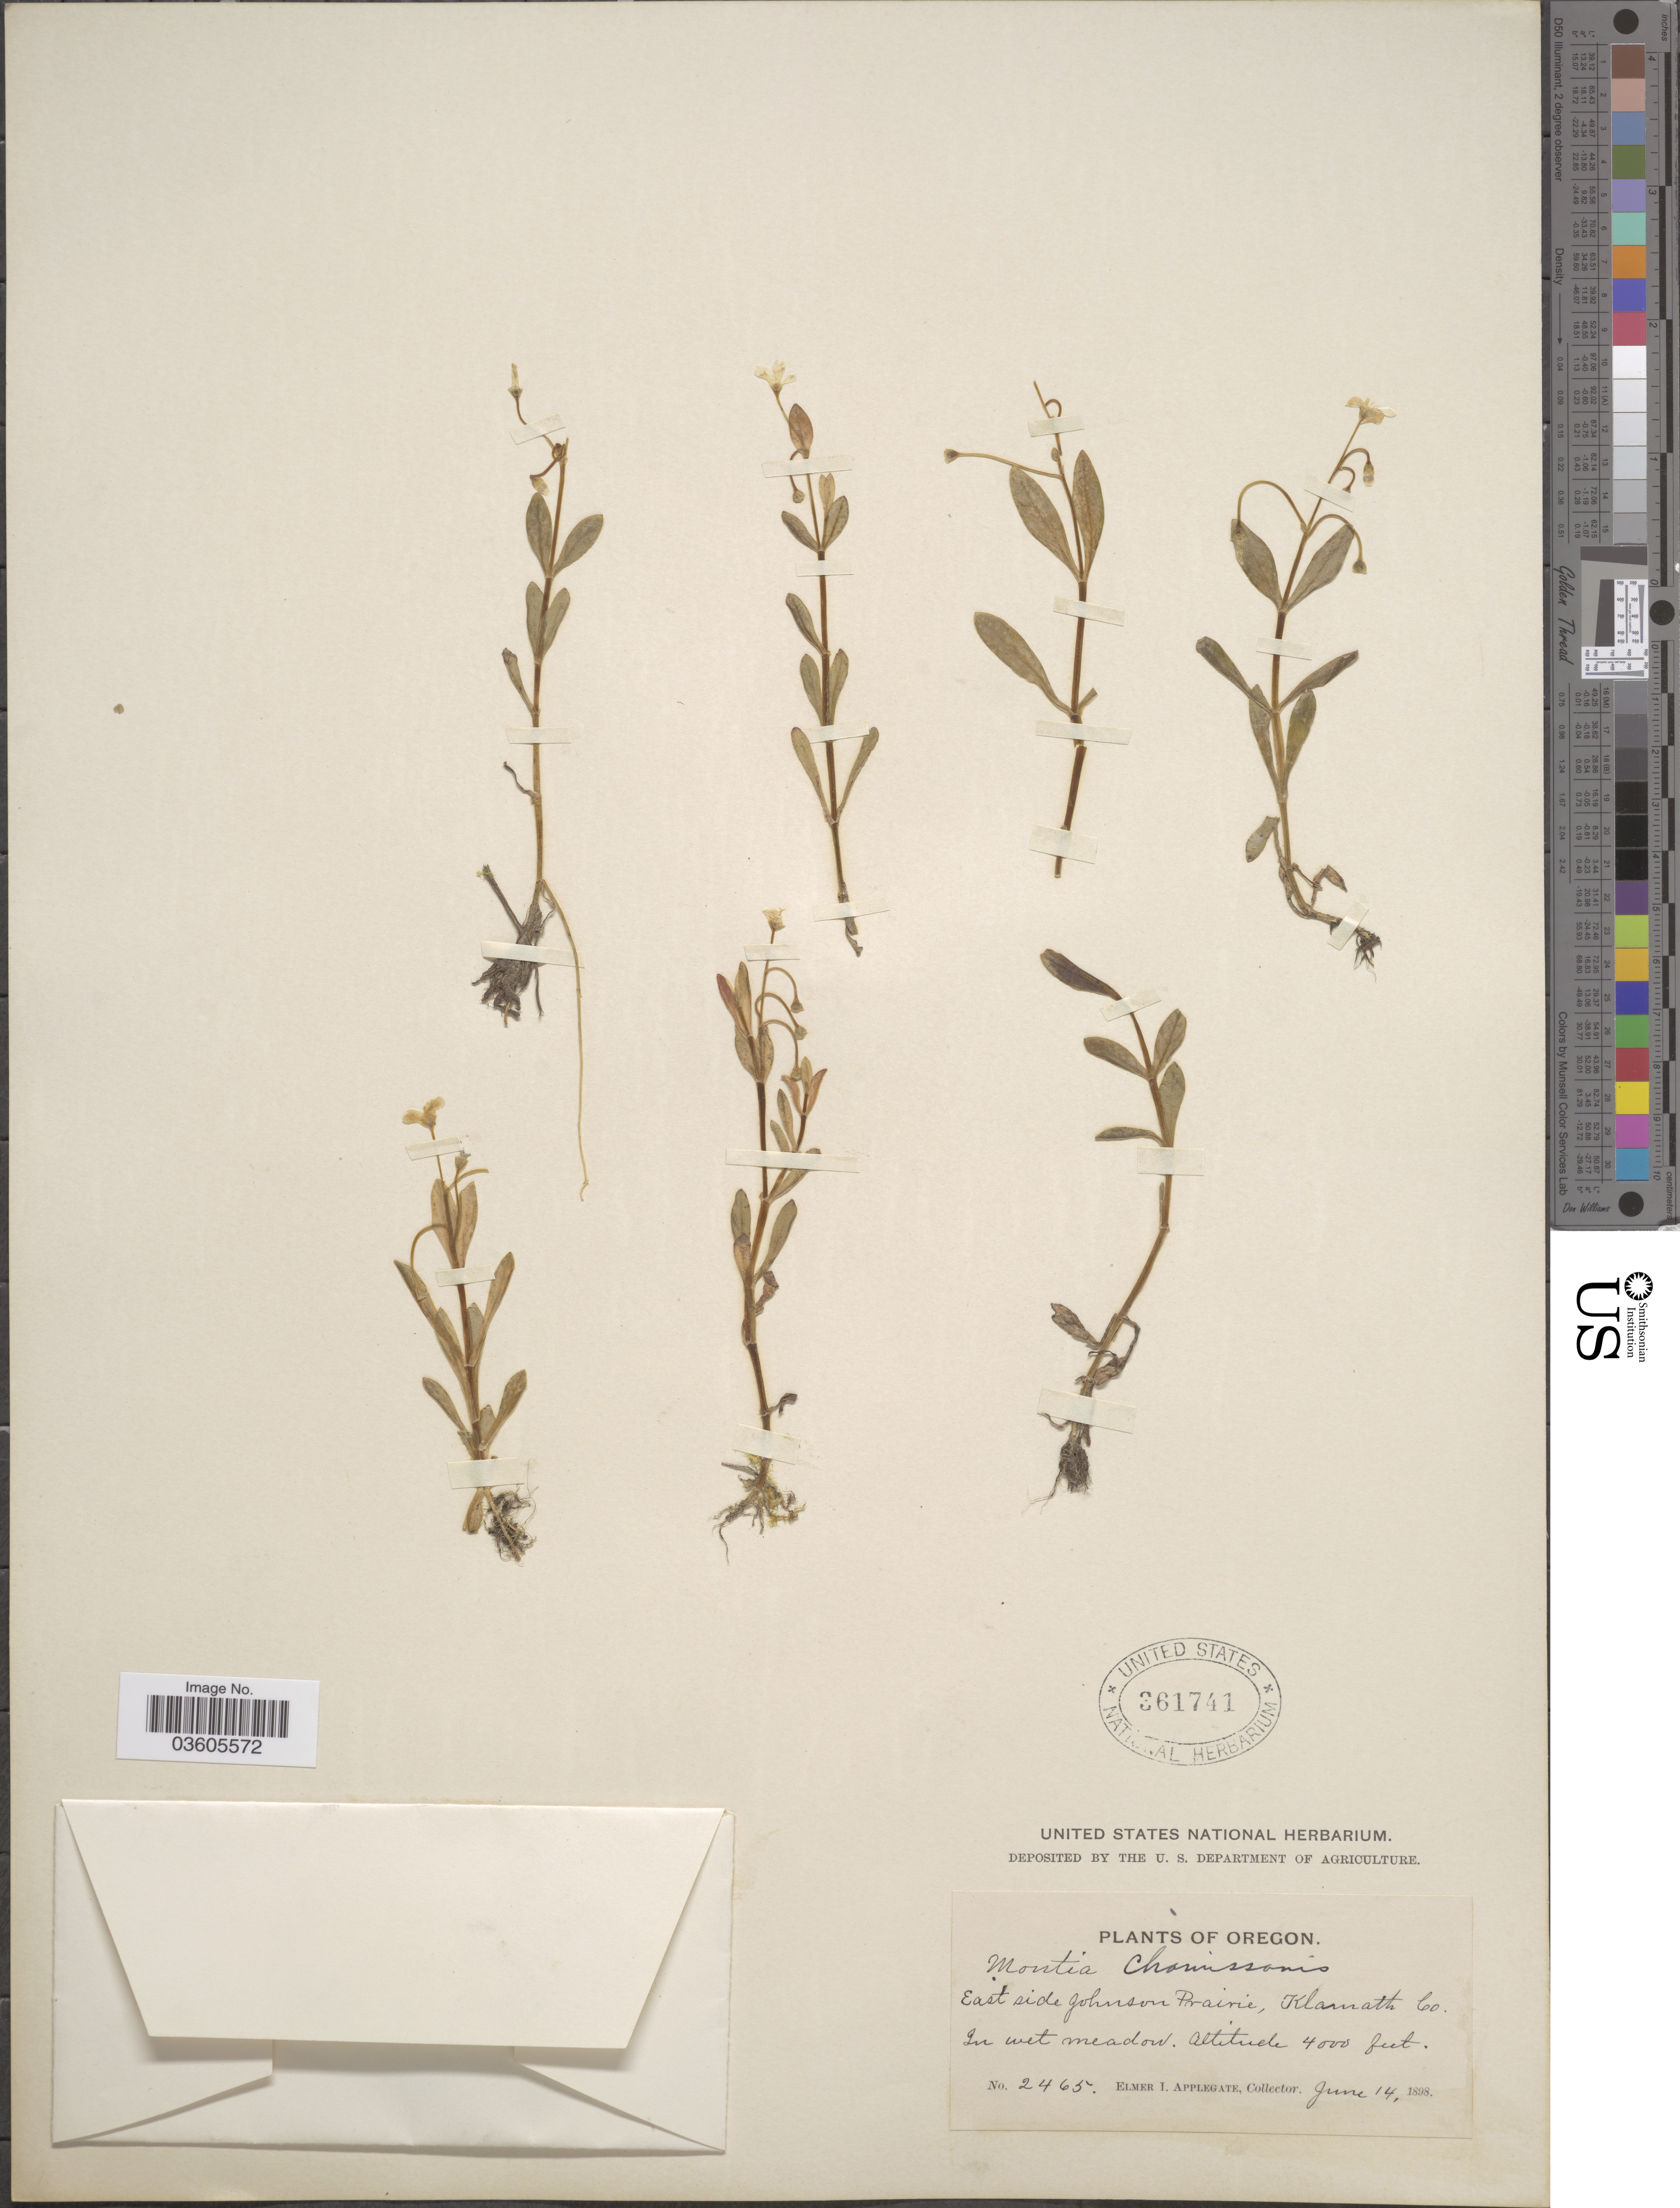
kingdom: Plantae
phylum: Tracheophyta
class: Magnoliopsida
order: Caryophyllales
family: Montiaceae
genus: Montia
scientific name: Montia chamissoi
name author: (Ledeb. ex Spreng.) Greene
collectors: E. I. Applegate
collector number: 2465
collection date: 1898-06-14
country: United States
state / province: Oregon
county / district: Klamath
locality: East side Johnson Prairie, Klamath Co.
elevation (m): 1219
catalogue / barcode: US 361741